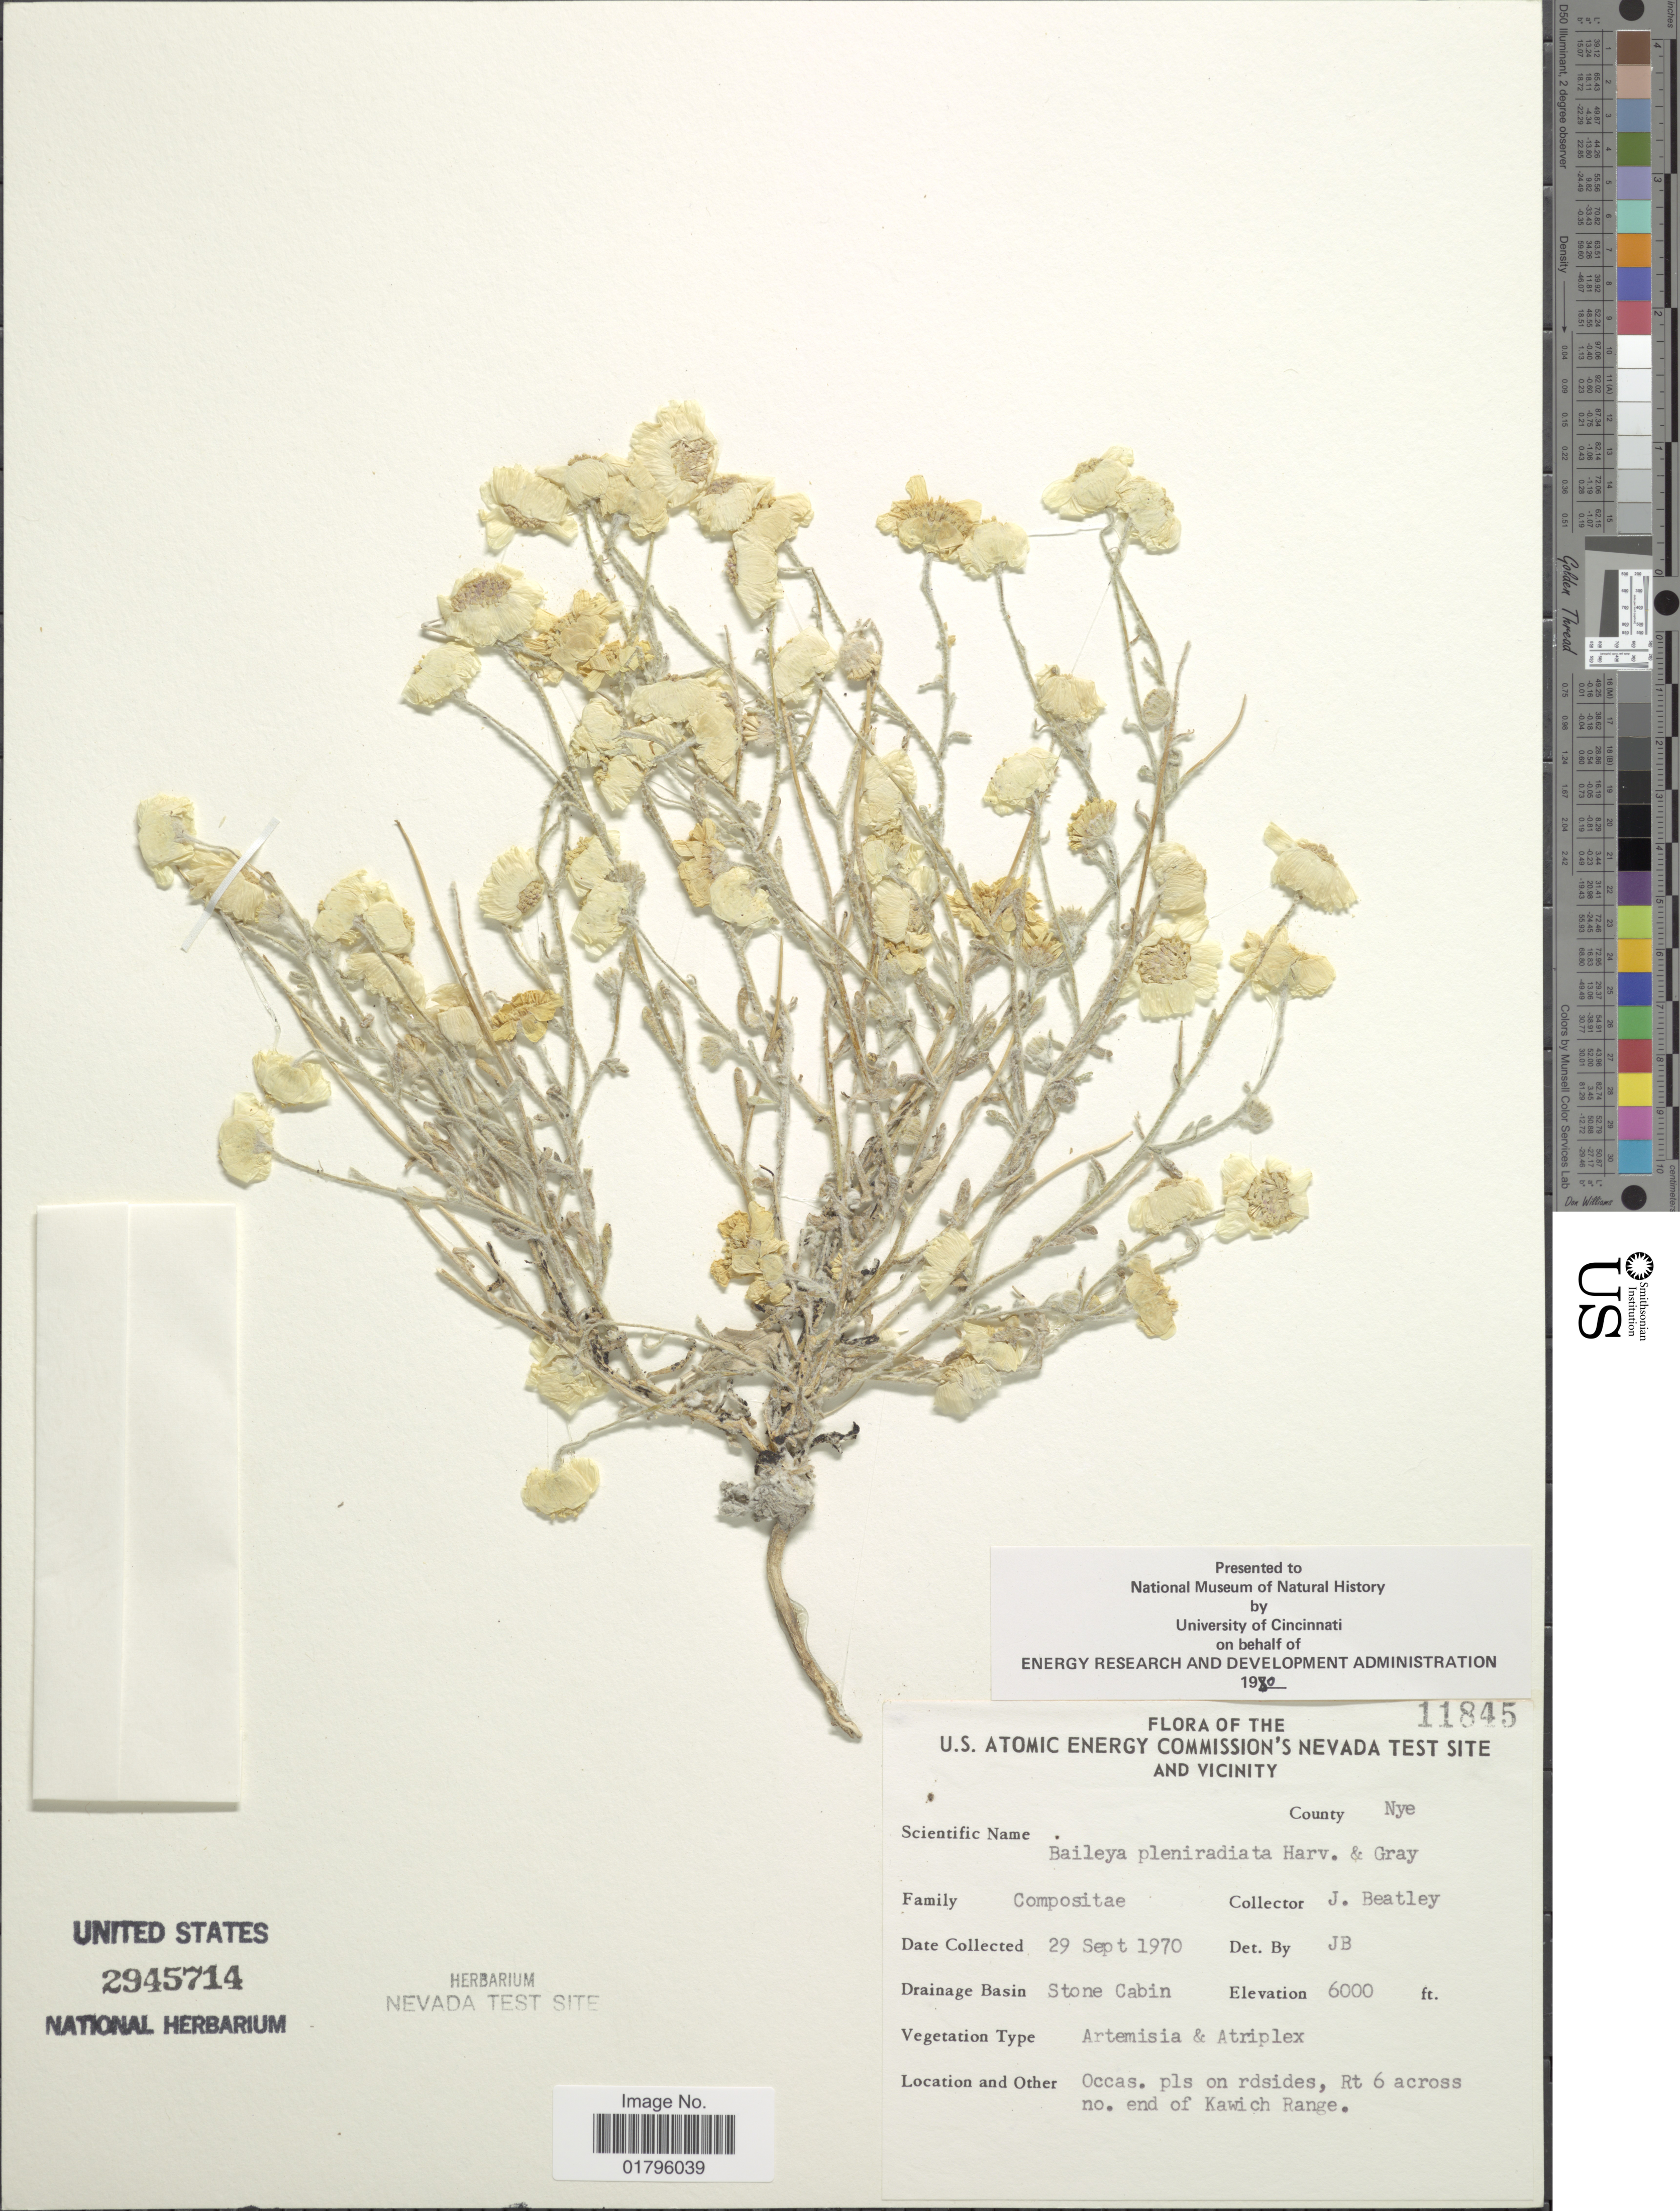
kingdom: Plantae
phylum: Tracheophyta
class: Magnoliopsida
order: Asterales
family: Asteraceae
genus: Baileya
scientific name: Baileya pleniradiata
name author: Harv. & A. Gray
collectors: J. C. Beatley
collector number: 11845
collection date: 1970-09-29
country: United States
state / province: Nevada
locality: U.S. Atomic Energy Commission's Nevada Test site and Vicinity, Stone Cabin, Occas. pls. on rdsides, Rt 6 across no. end of Kawich Range. County Nye.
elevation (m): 1829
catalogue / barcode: US 2945714